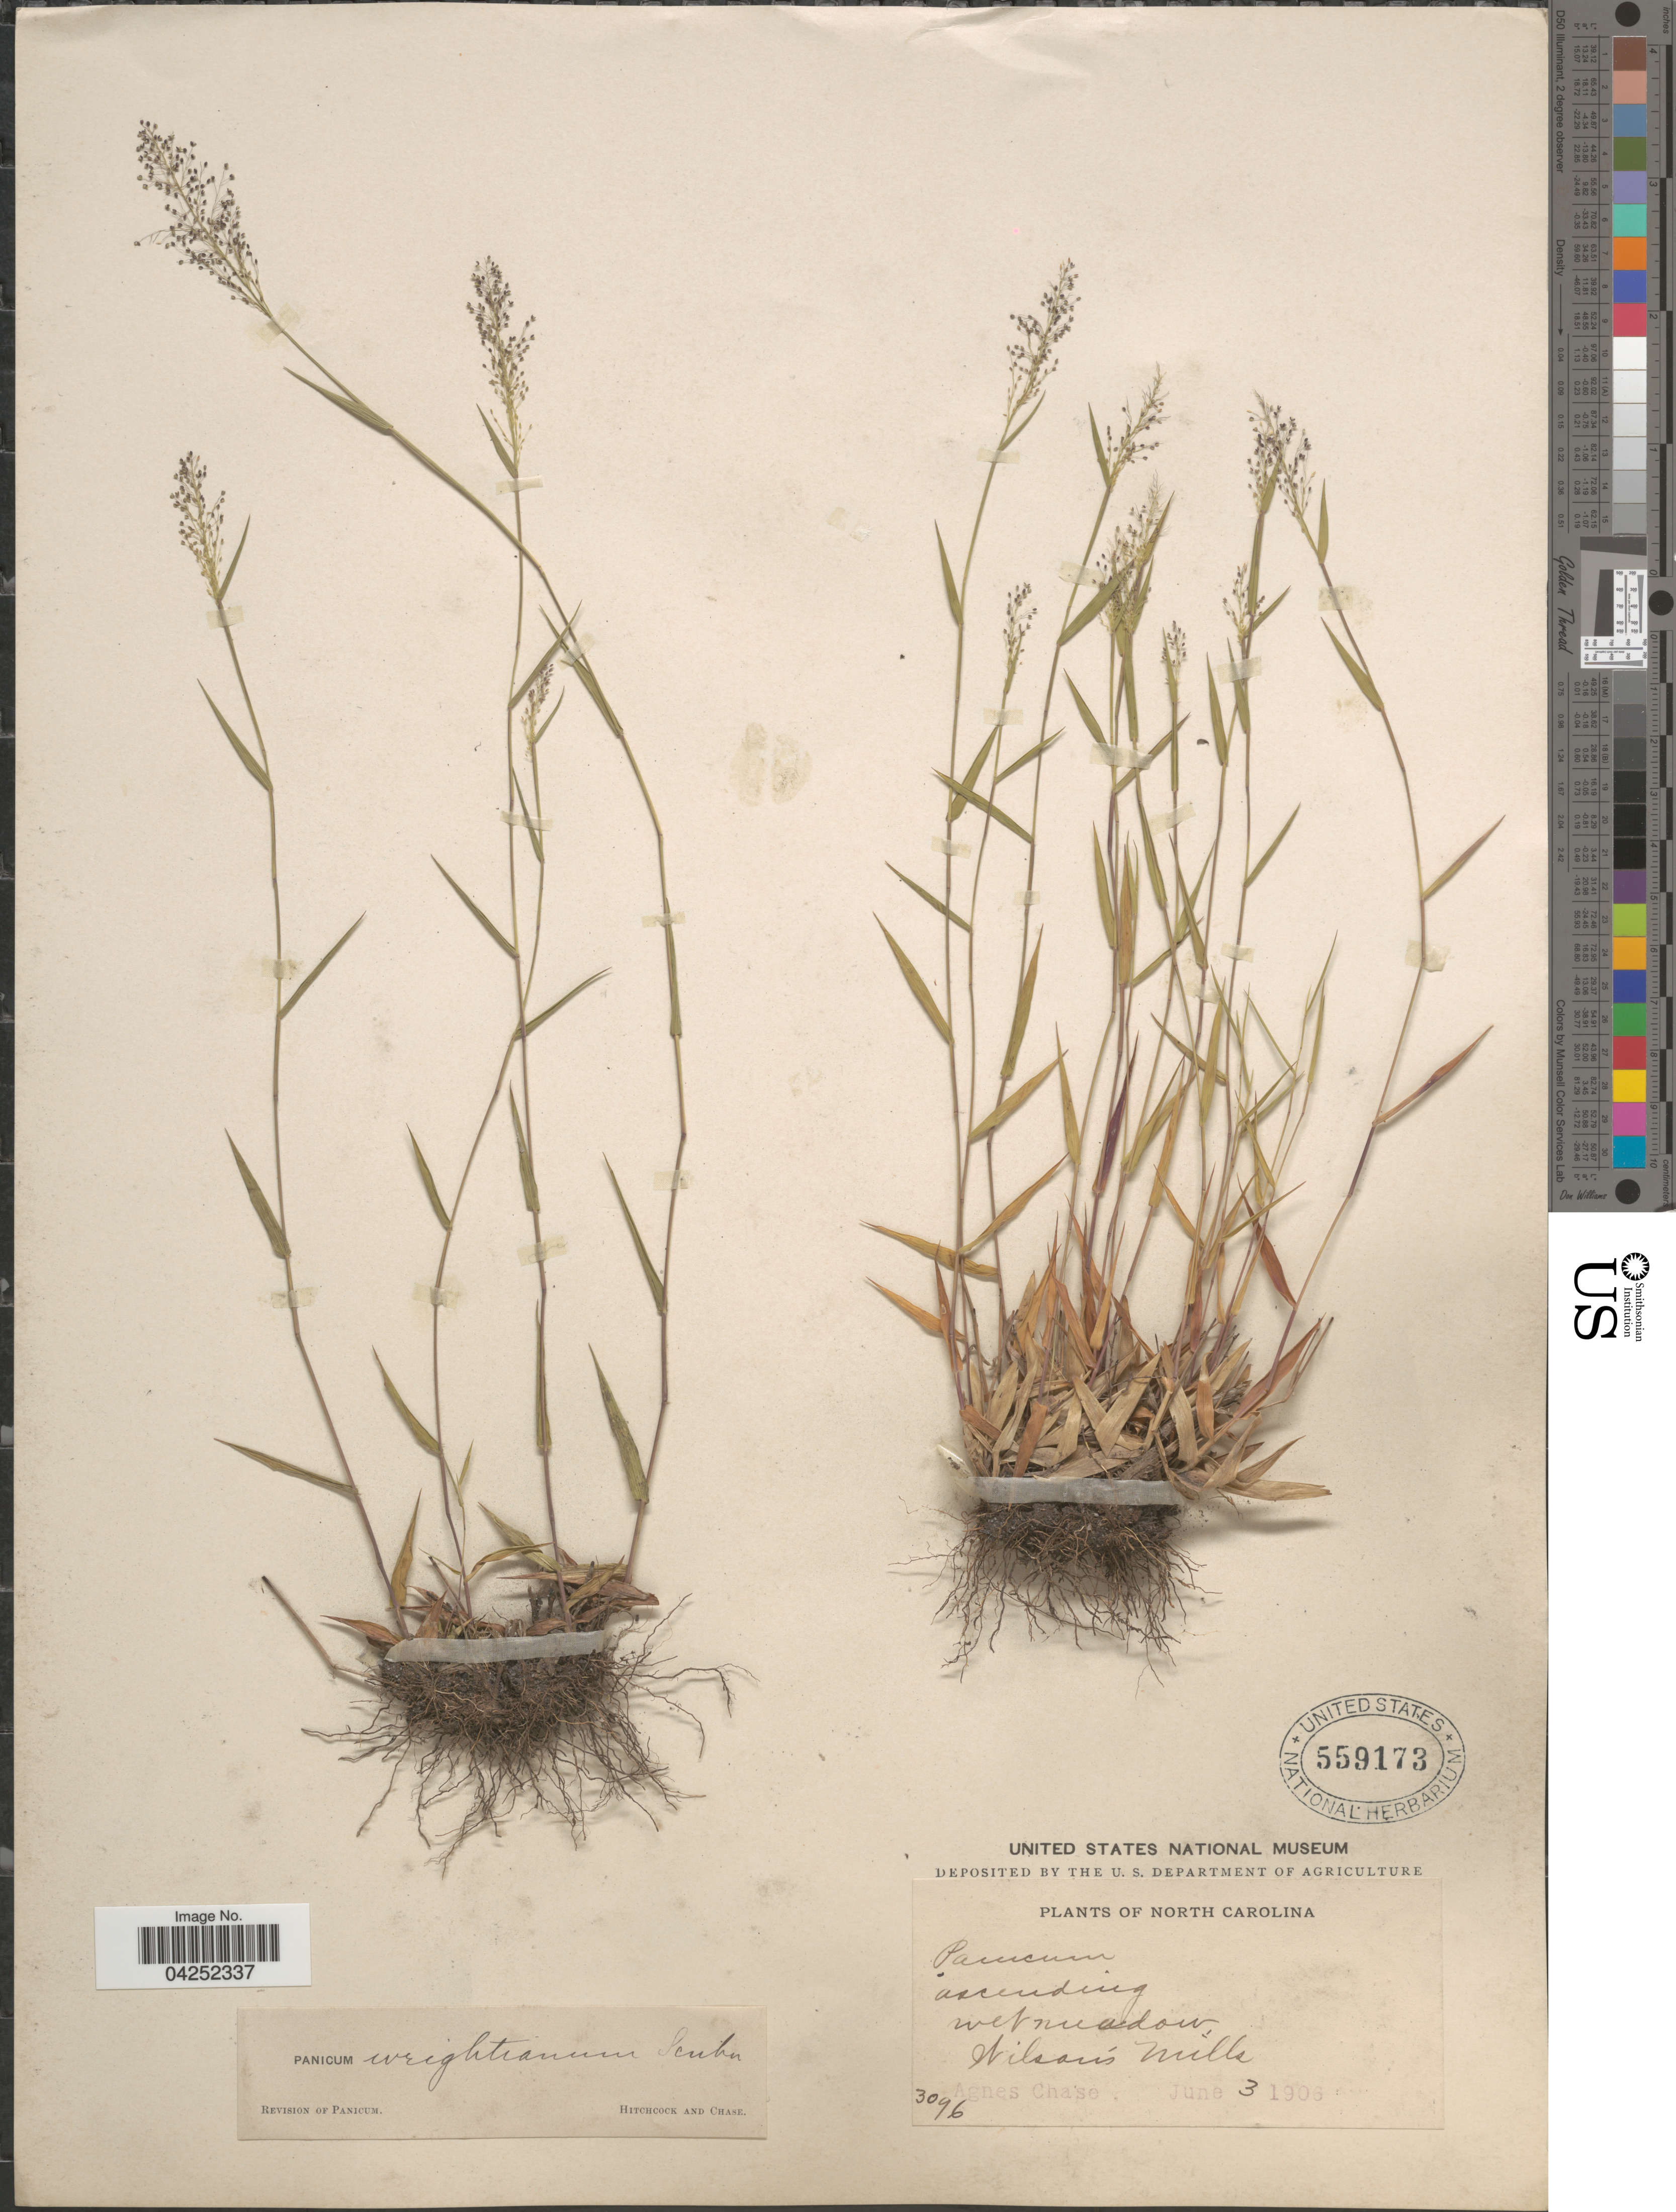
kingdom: Plantae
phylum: Tracheophyta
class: Liliopsida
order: Poales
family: Poaceae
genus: Dichanthelium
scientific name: Dichanthelium acuminatum var. longiligulatum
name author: (Nash) Gould & C.A. Clark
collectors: A. Chase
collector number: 3096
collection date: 1906-06-03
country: United States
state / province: North Carolina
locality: Wet meadow, Wilson's Mills.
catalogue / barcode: US 559173